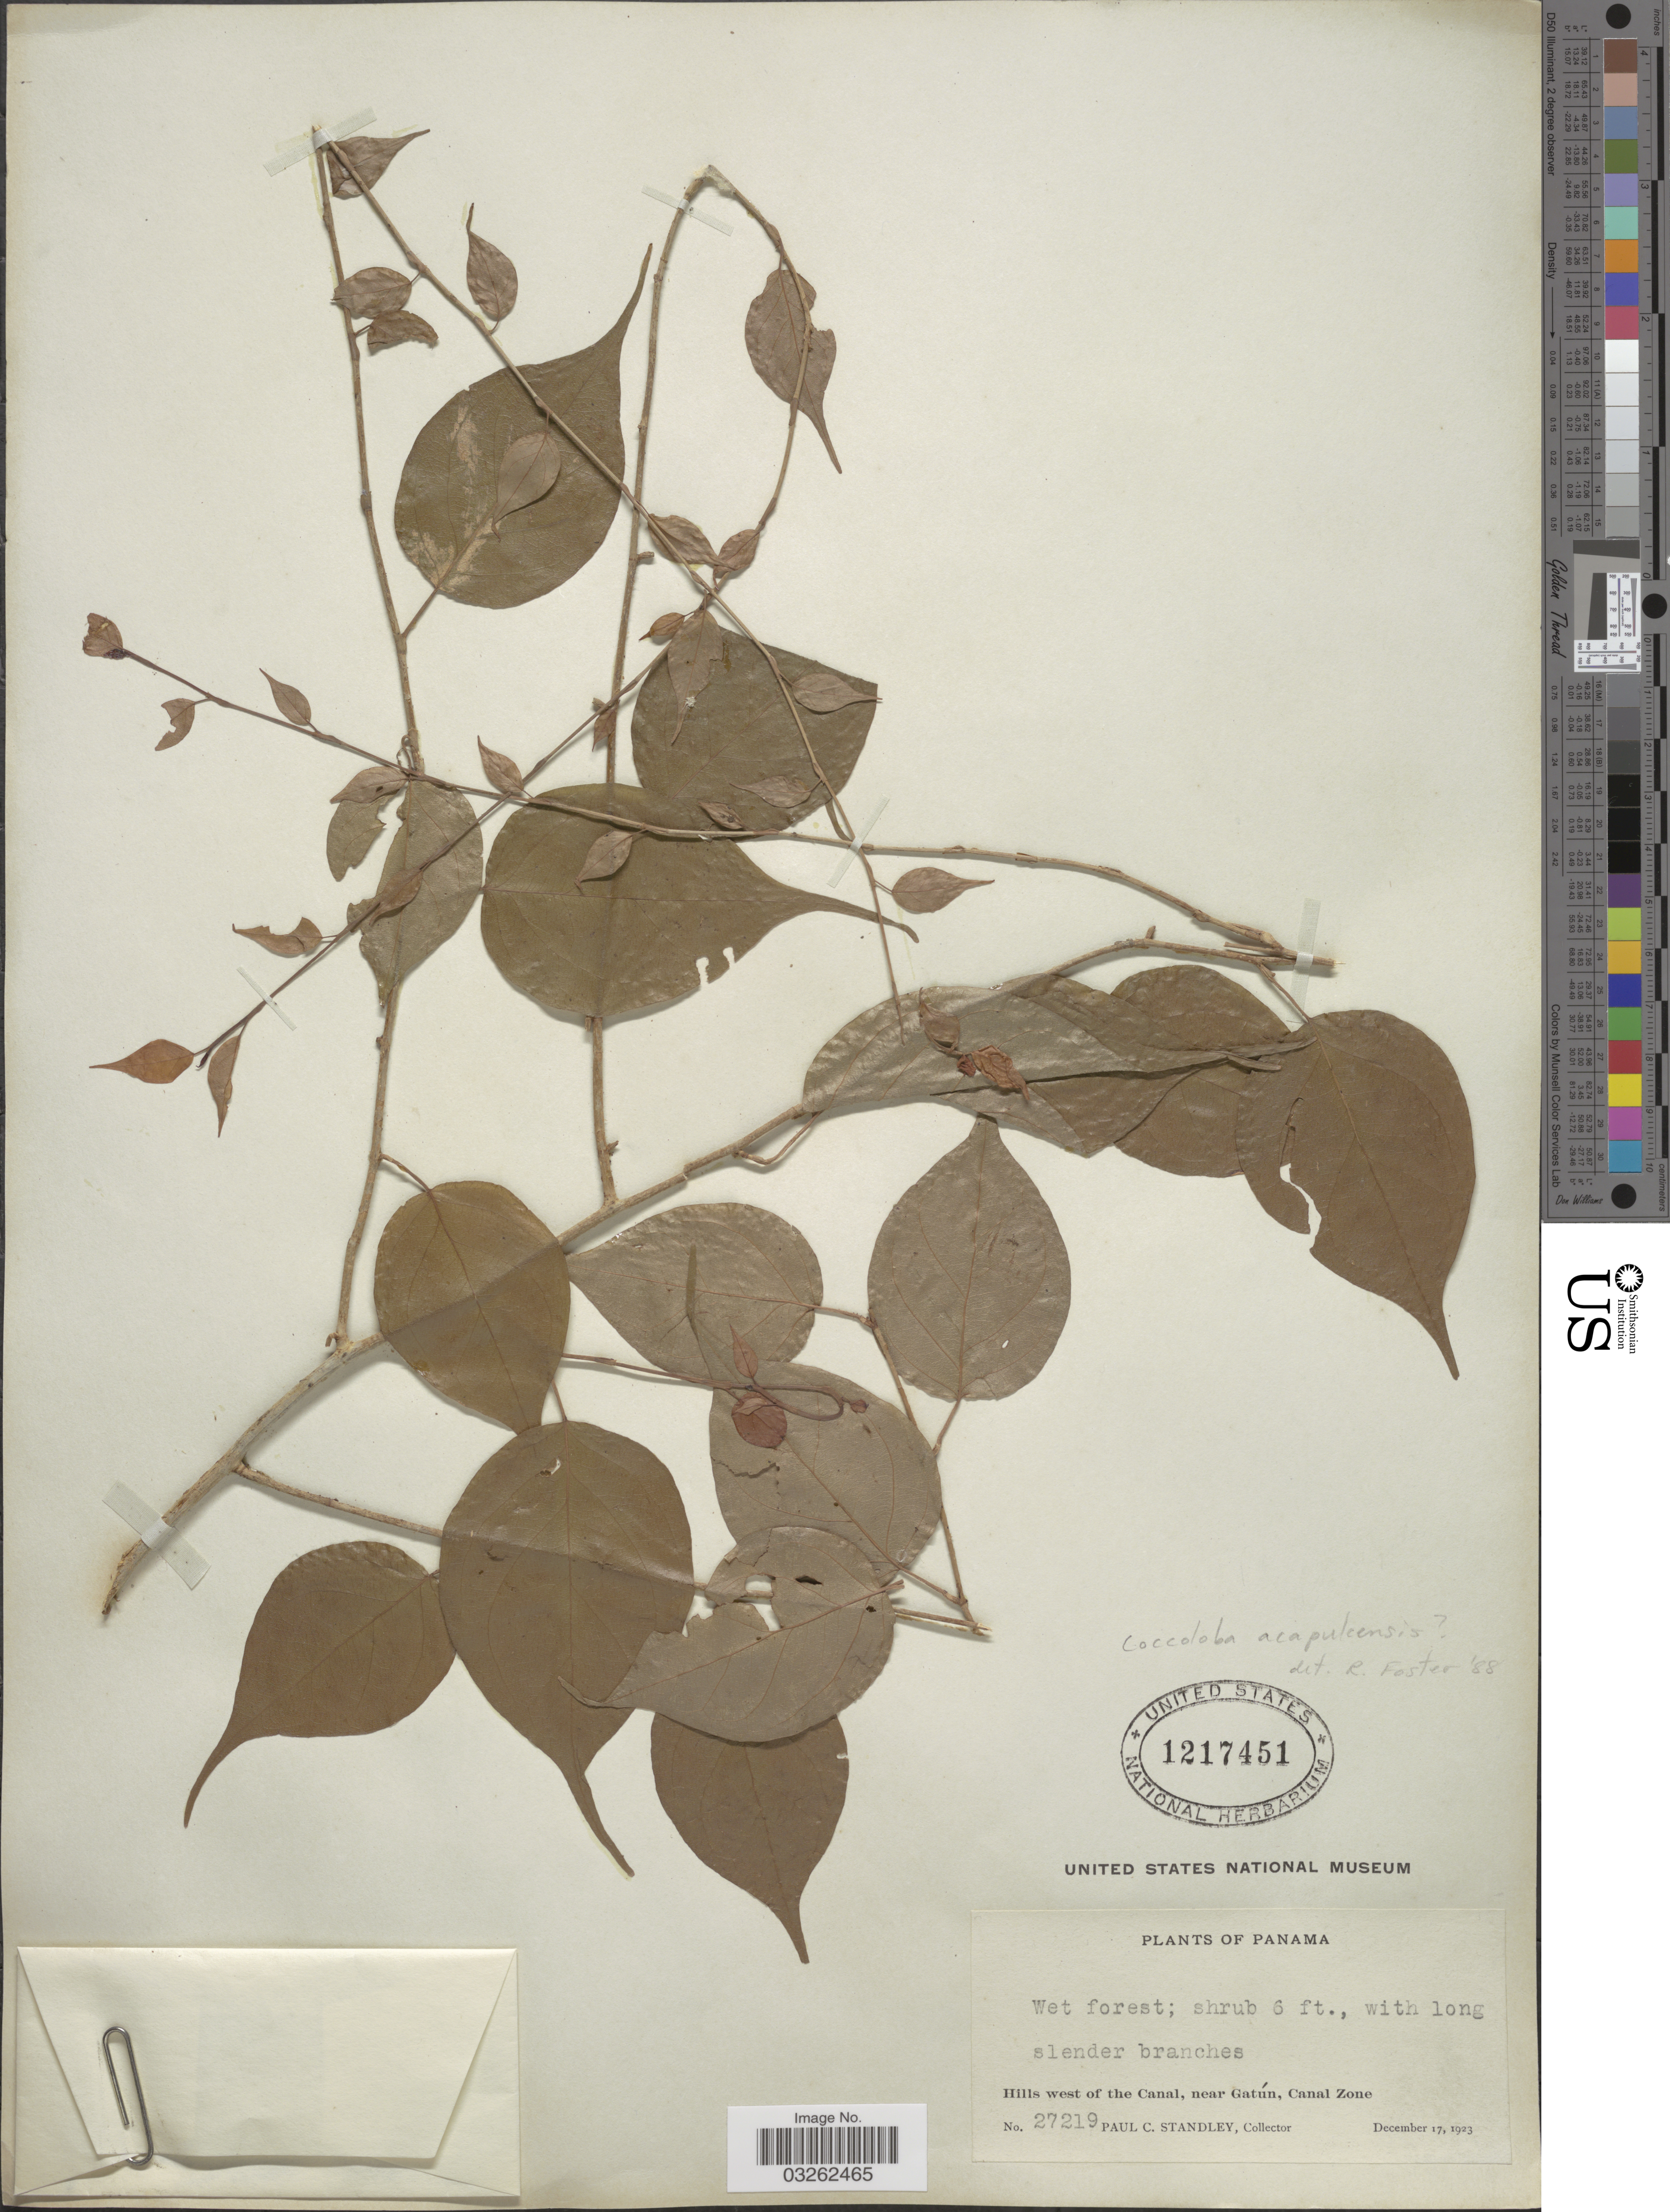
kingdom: Plantae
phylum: Tracheophyta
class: Magnoliopsida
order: Caryophyllales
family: Polygonaceae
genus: Coccoloba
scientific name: Coccoloba gracilis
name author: Kunth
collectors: P. C. Standley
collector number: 27219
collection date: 1923-12-17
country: Panama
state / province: Colón / Panamá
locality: Hills west of the Canal, near Gatún, Canal Zone.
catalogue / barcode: US 1317451